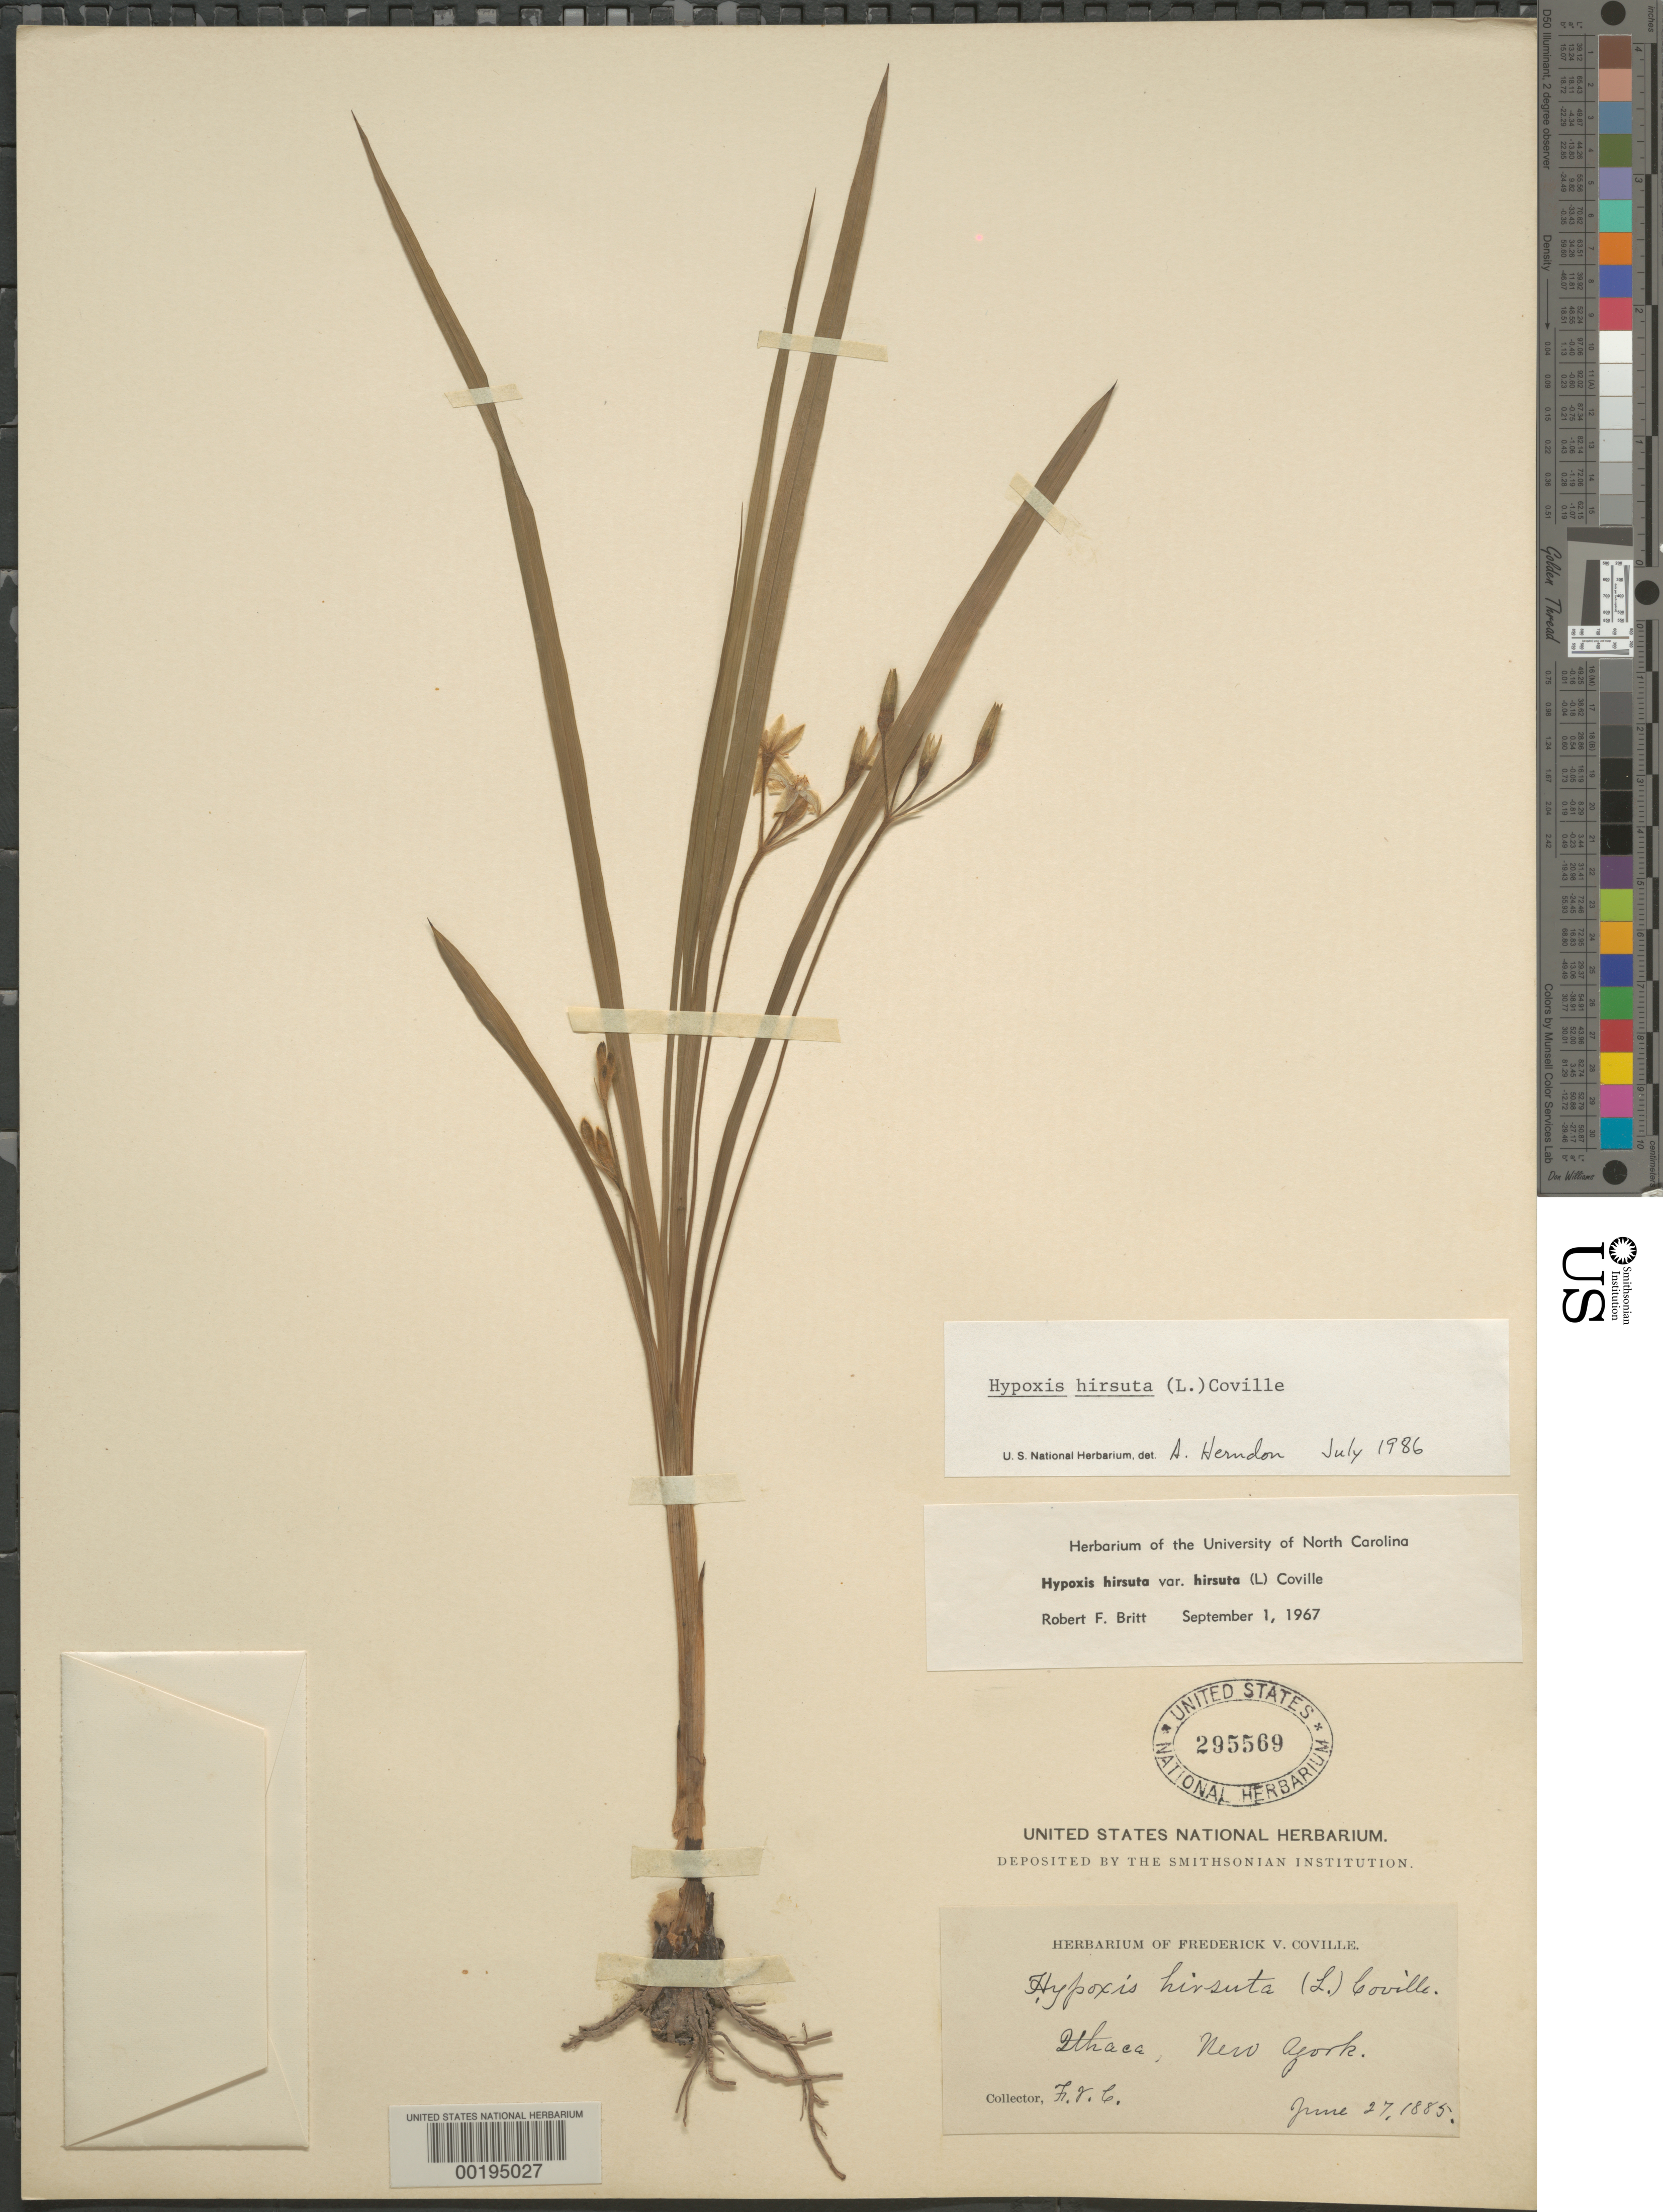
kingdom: Plantae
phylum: Tracheophyta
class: Liliopsida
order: Asparagales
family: Hypoxidaceae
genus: Hypoxis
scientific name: Hypoxis hirsuta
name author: (L.) Coville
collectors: F. V. Coville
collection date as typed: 27 Jun 1885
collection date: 1885-06-27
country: United States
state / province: New York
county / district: Tompkins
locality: Ithaca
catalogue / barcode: US 295569